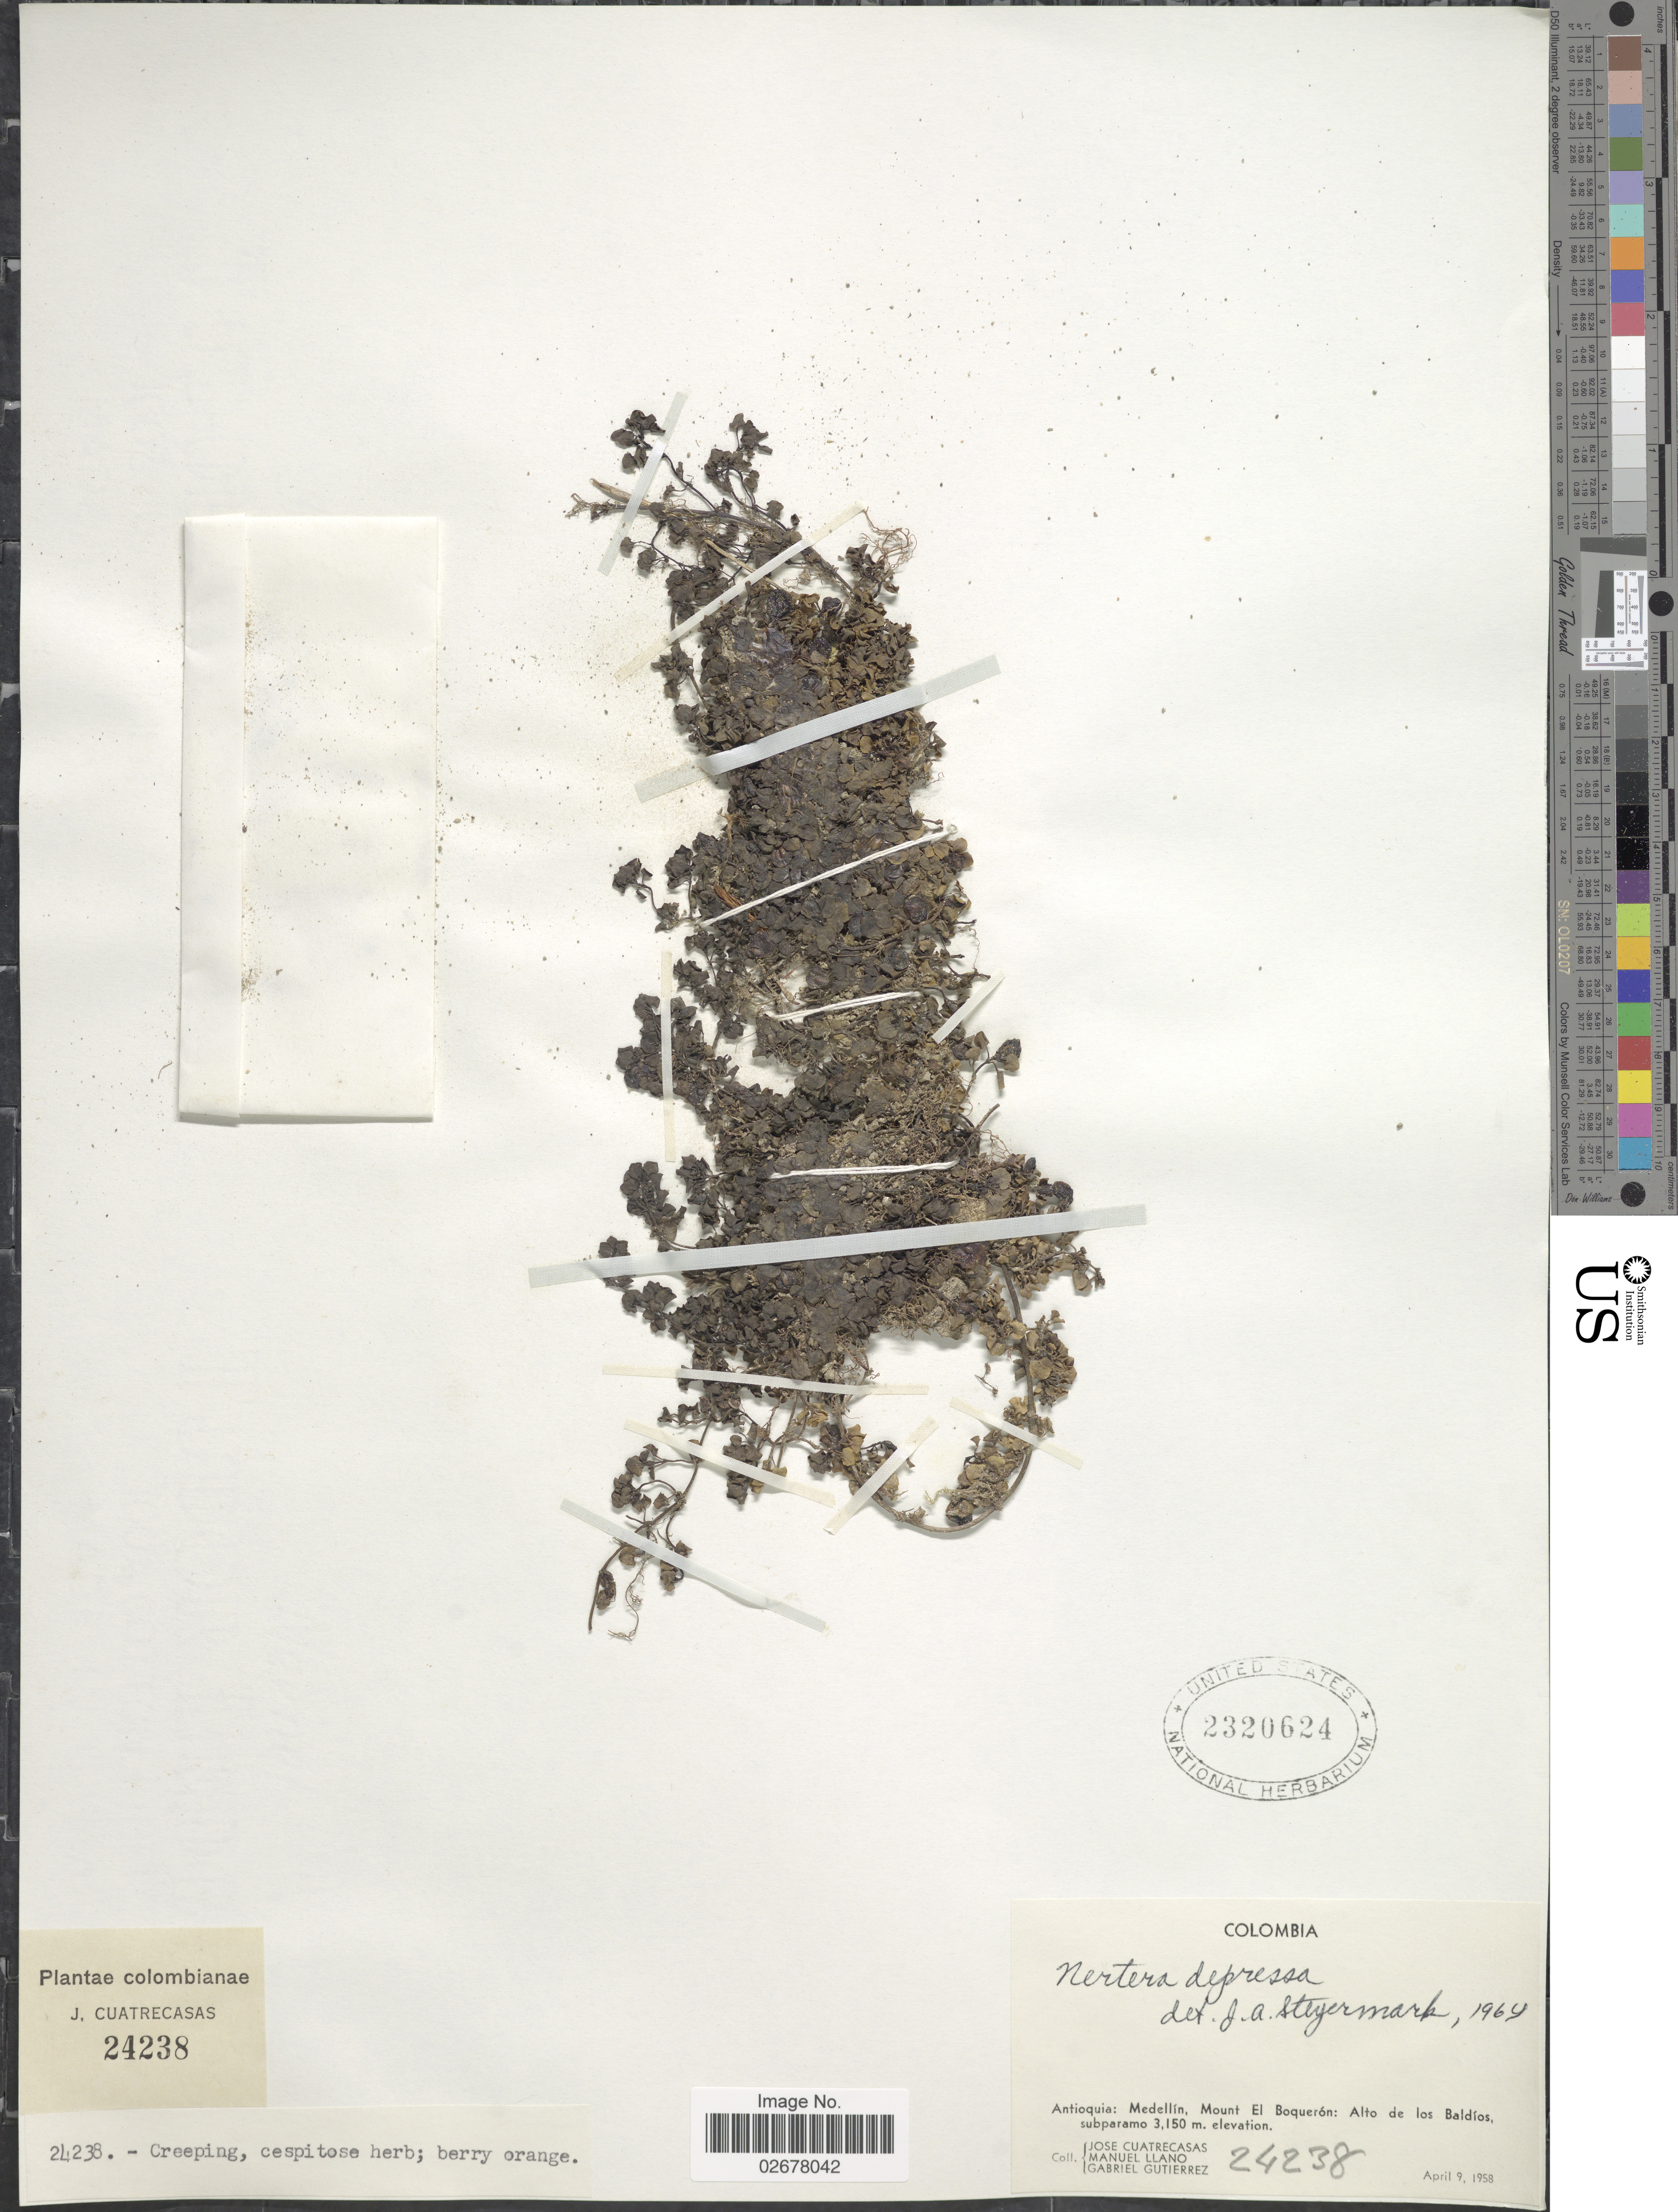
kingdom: Plantae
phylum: Tracheophyta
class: Magnoliopsida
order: Gentianales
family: Rubiaceae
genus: Nertera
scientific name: Nertera depressa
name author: Banks & Sol. ex Gaertn.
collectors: J. Cuatrecasas, M. Llano & G. Gutierrez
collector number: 24238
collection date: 1958-04-09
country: Colombia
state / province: Antioquia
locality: Medellín, Mount El Boquerón: Alto de los Baldíos, subparamo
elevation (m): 3150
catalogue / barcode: US 2320624